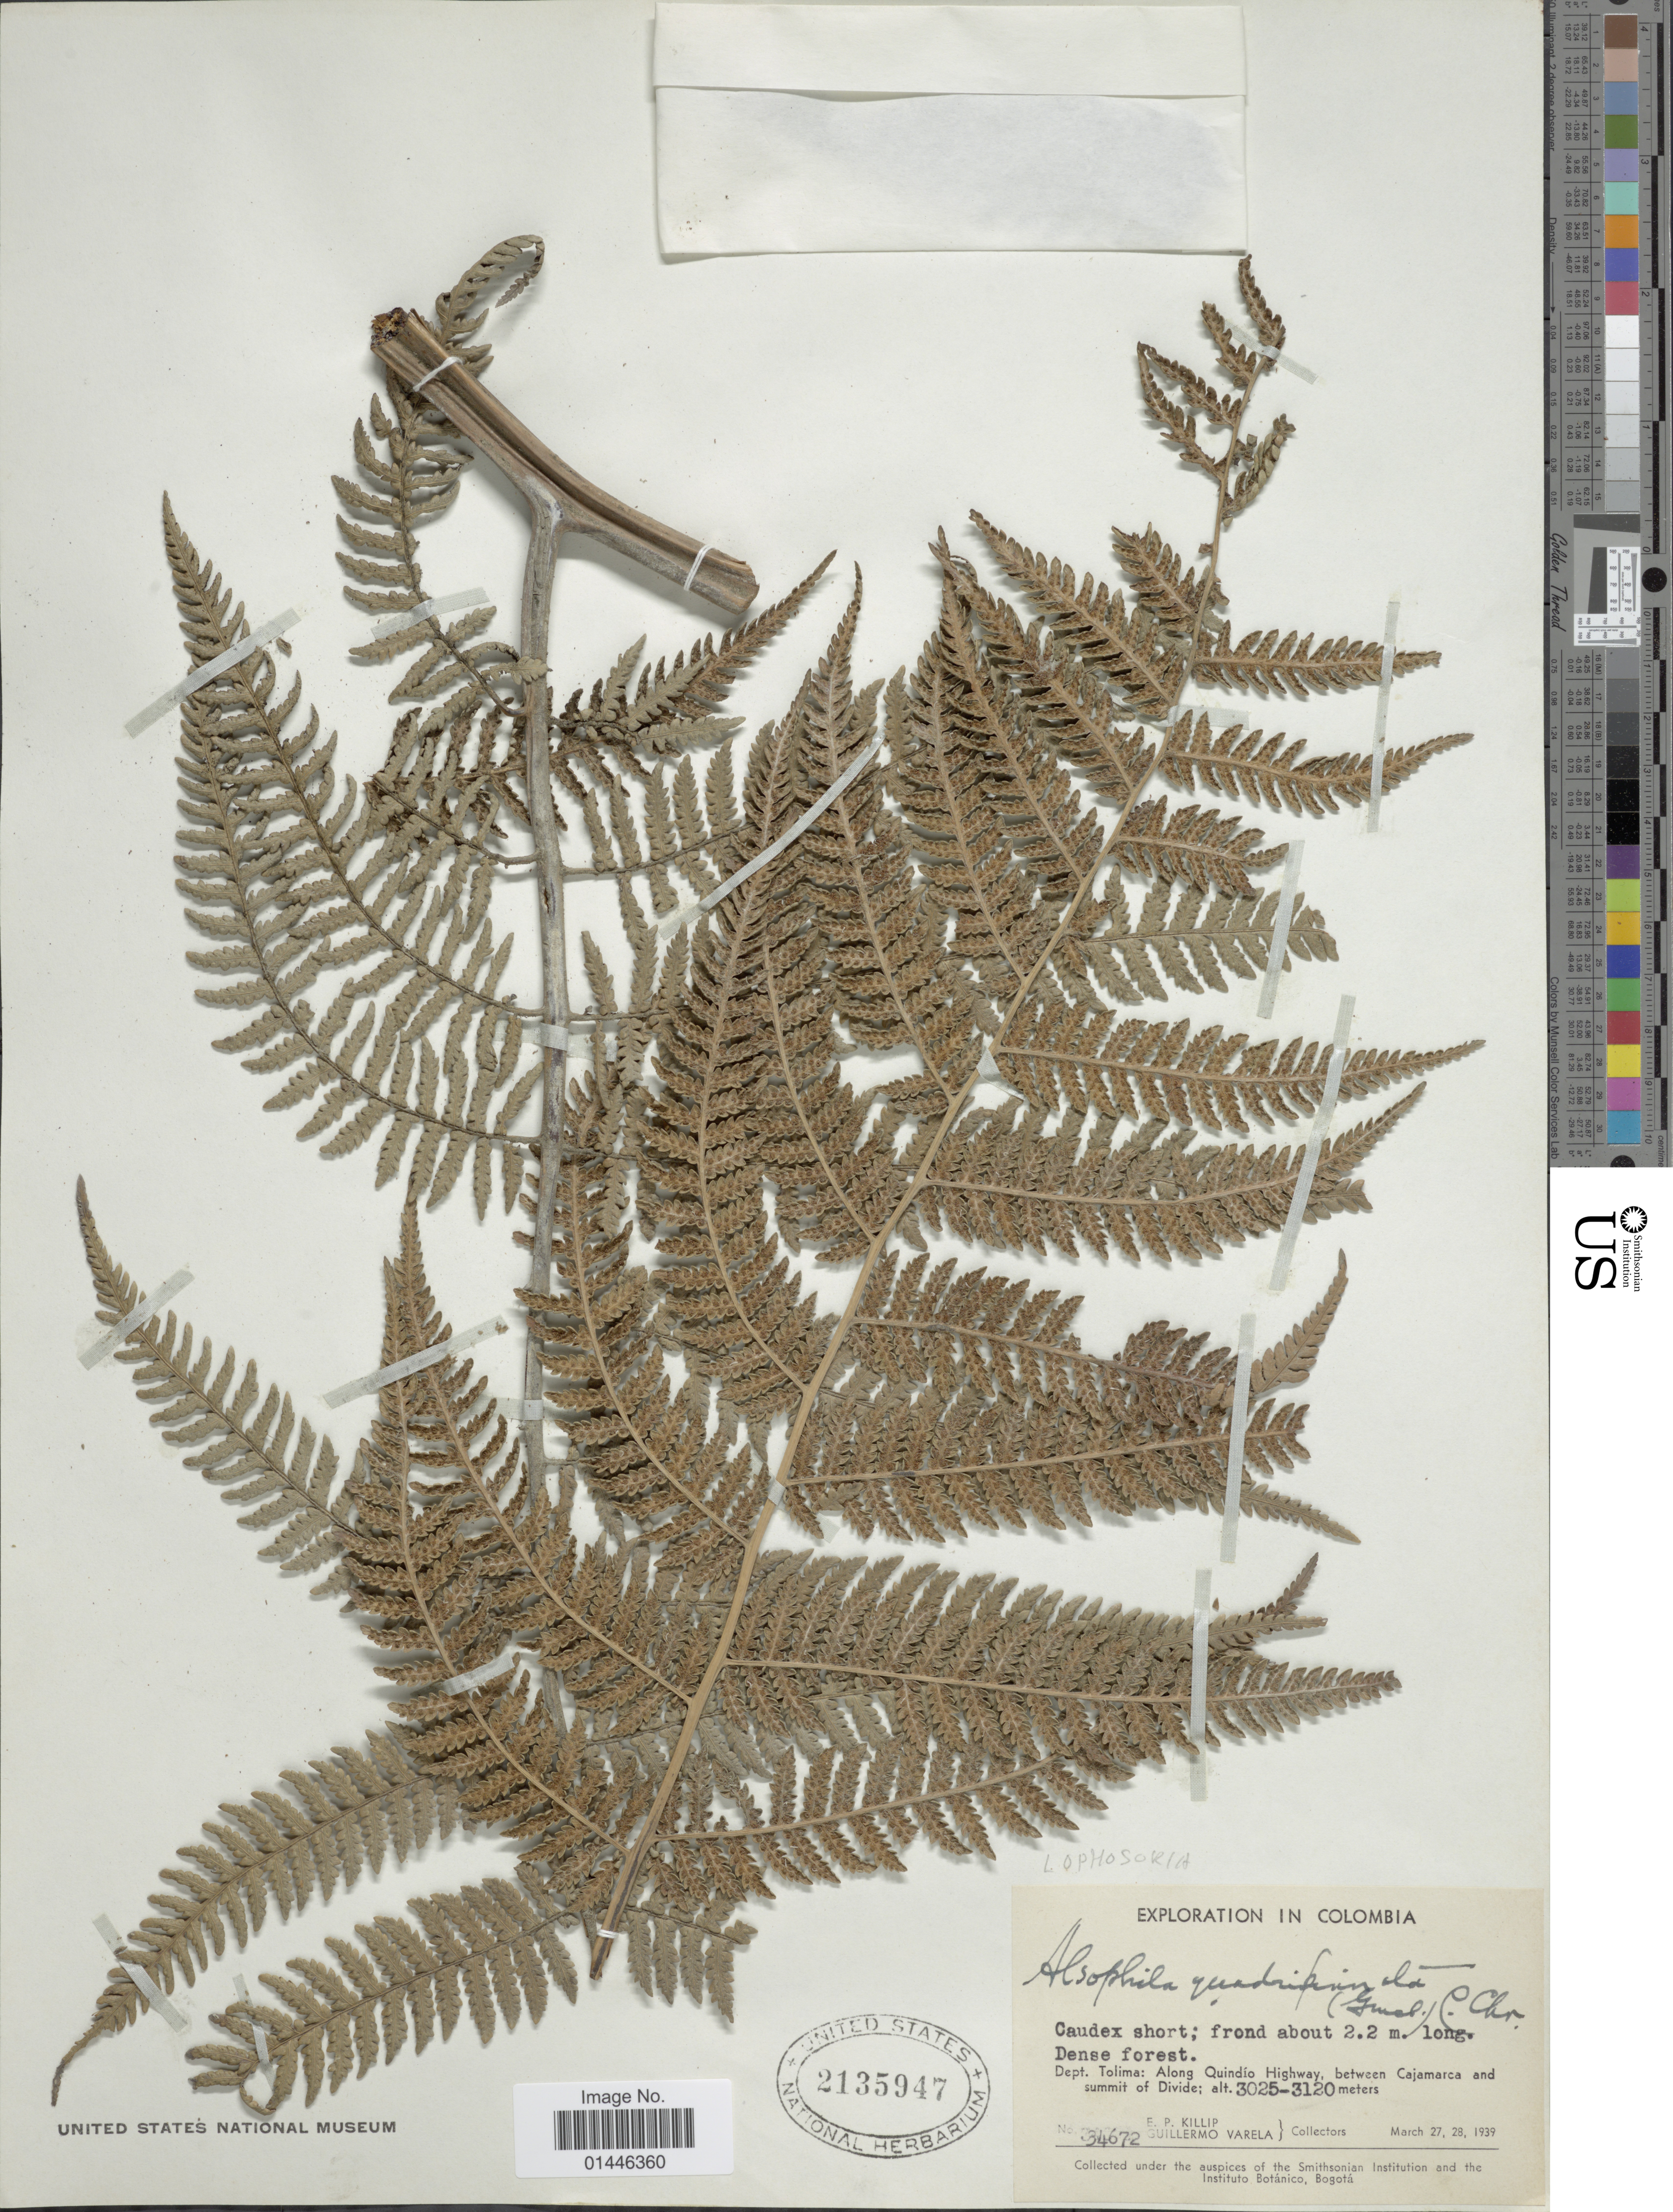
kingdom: Plantae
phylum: Tracheophyta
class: Polypodiopsida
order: Cyatheales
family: Dicksoniaceae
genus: Lophosoria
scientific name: Lophosoria quadripinnata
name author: (J.F. Gmel.) C. Chr.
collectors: E. P. Killip & G. Varela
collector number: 34672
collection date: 1939-03-27/1939-03-28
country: Colombia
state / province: Tolima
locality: Along Quindío Highway, between Cajarmarca and summit of Divide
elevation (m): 3025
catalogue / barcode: US 2135947